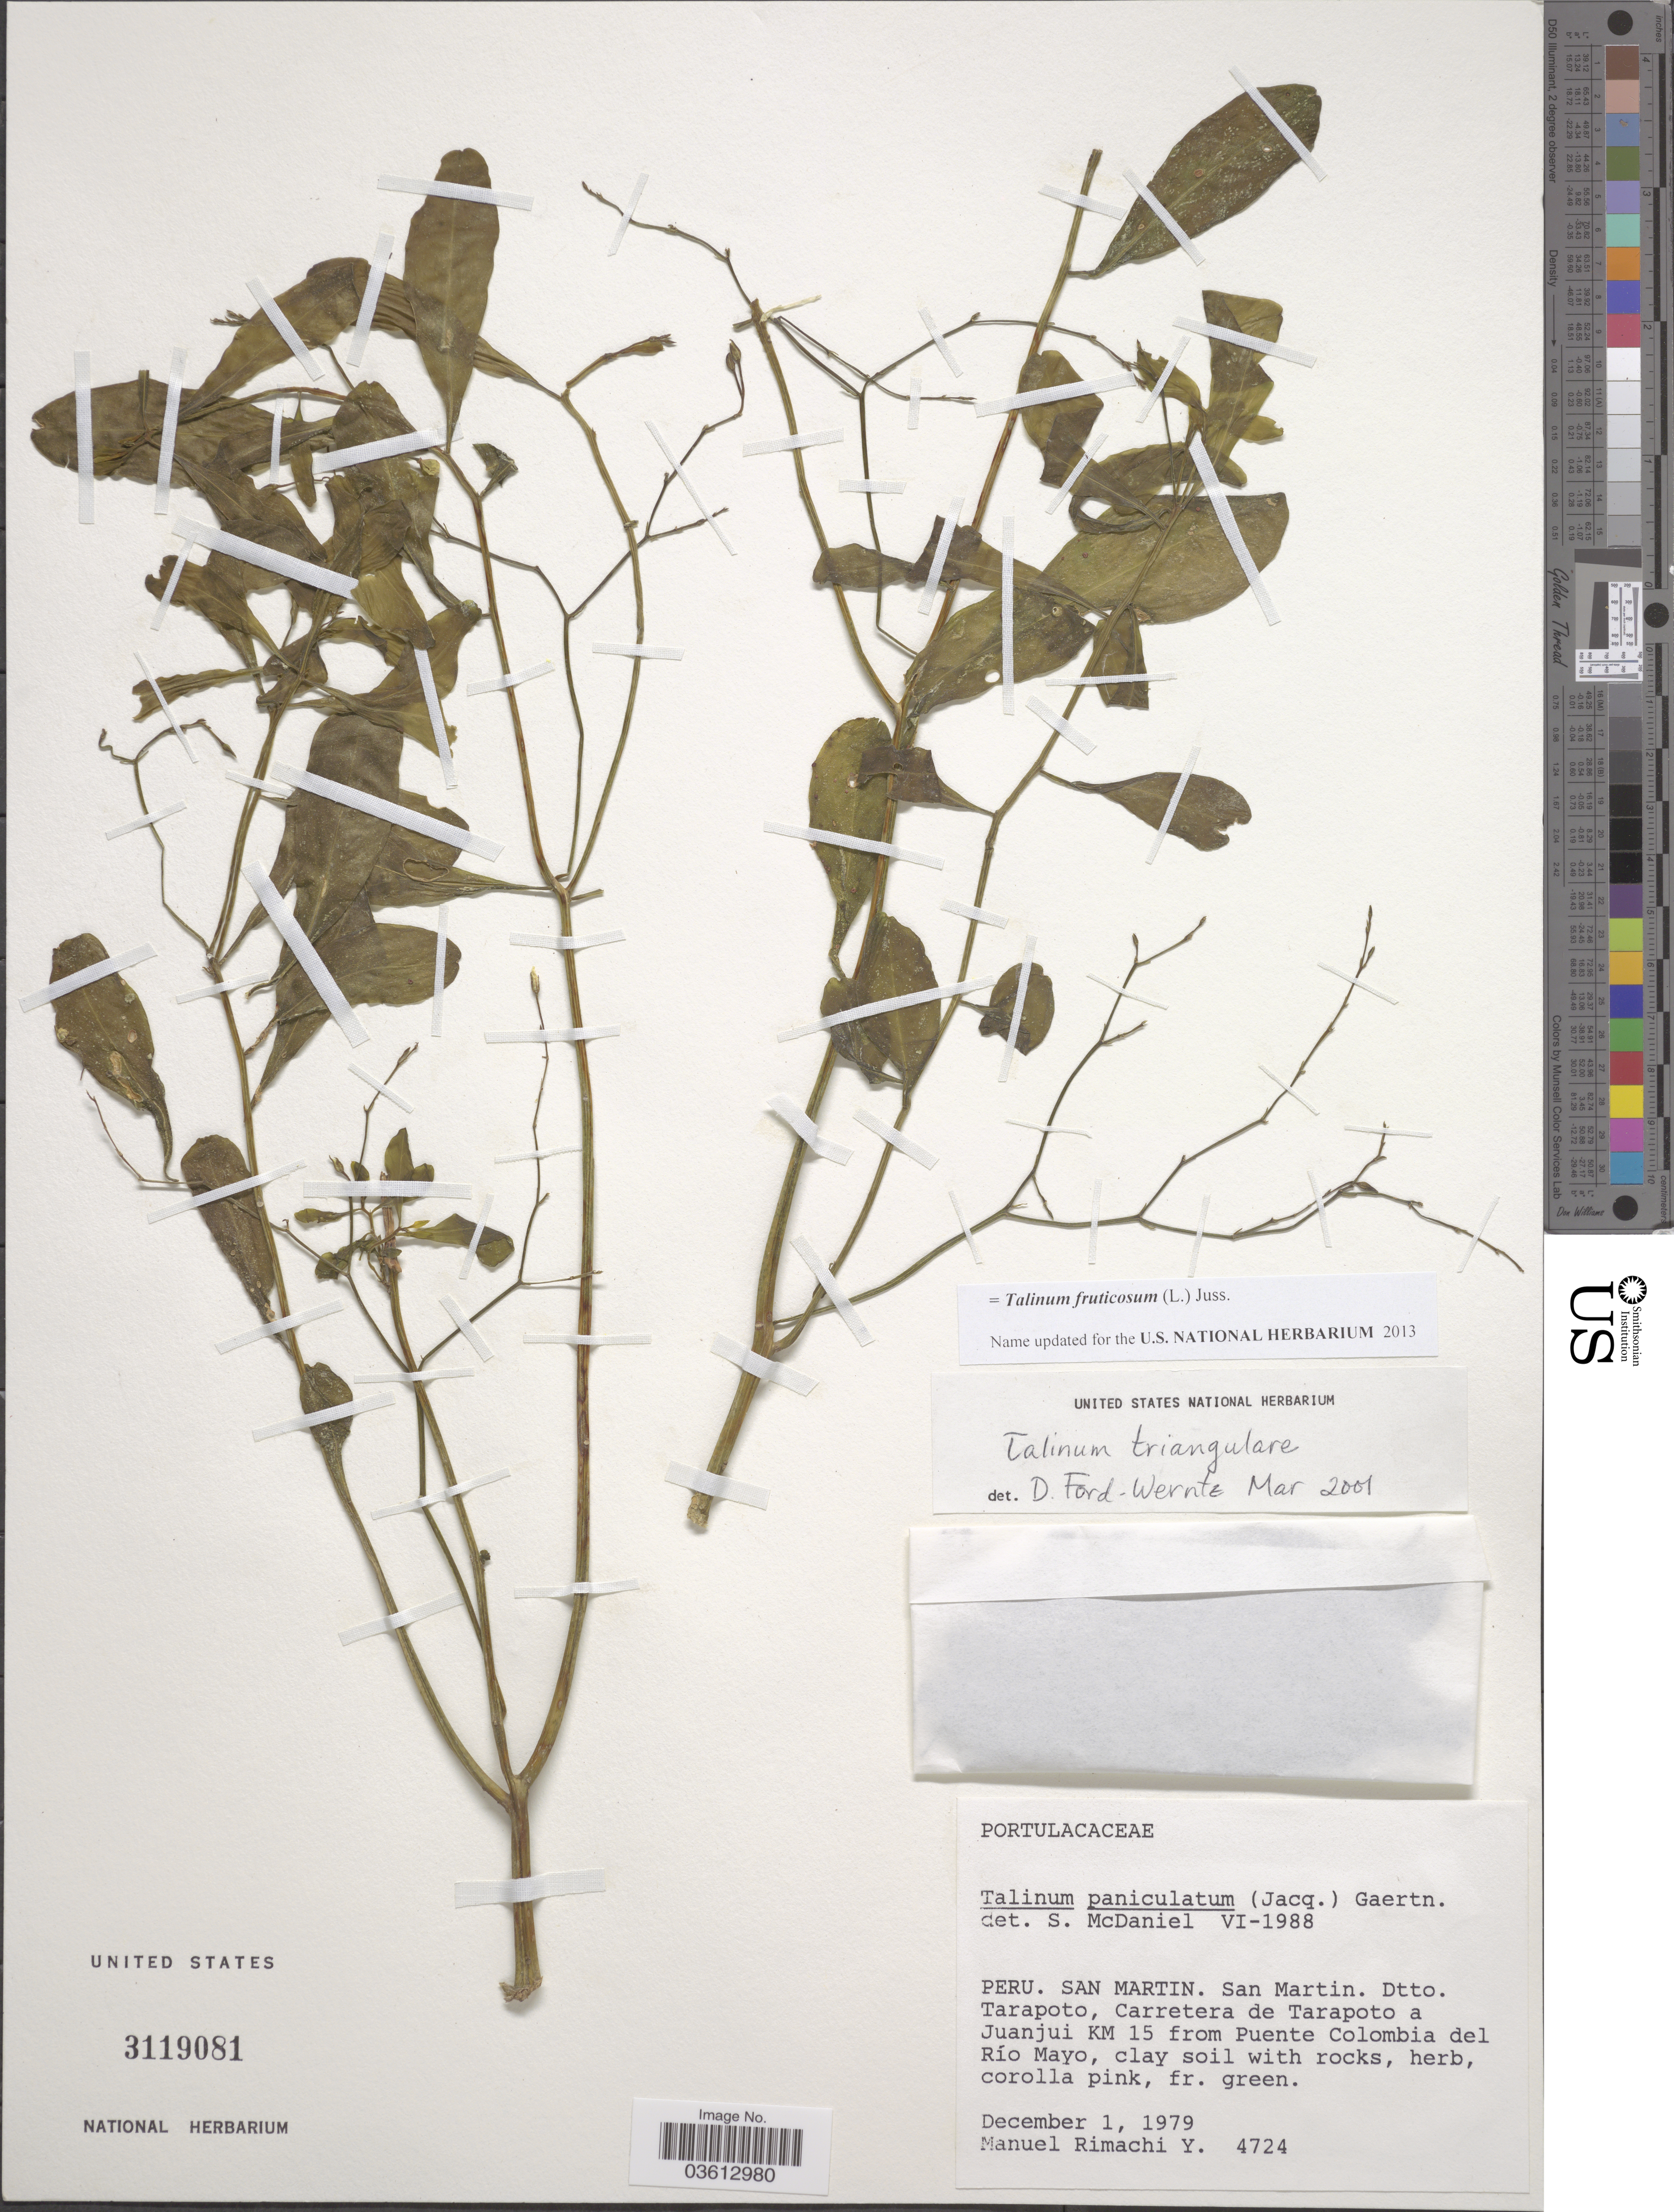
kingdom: Plantae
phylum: Tracheophyta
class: Magnoliopsida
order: Caryophyllales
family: Talinaceae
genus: Talinum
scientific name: Talinum fruticosum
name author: (L.) Juss.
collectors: M. Rimachi Y.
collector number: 4724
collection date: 1979-12-01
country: Peru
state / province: San Martín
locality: Dtto. Tarapoto, Carretera de Tarapoto a Juanjui Km 15 from Puente Colombia del Río Mayo.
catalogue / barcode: US 3119081